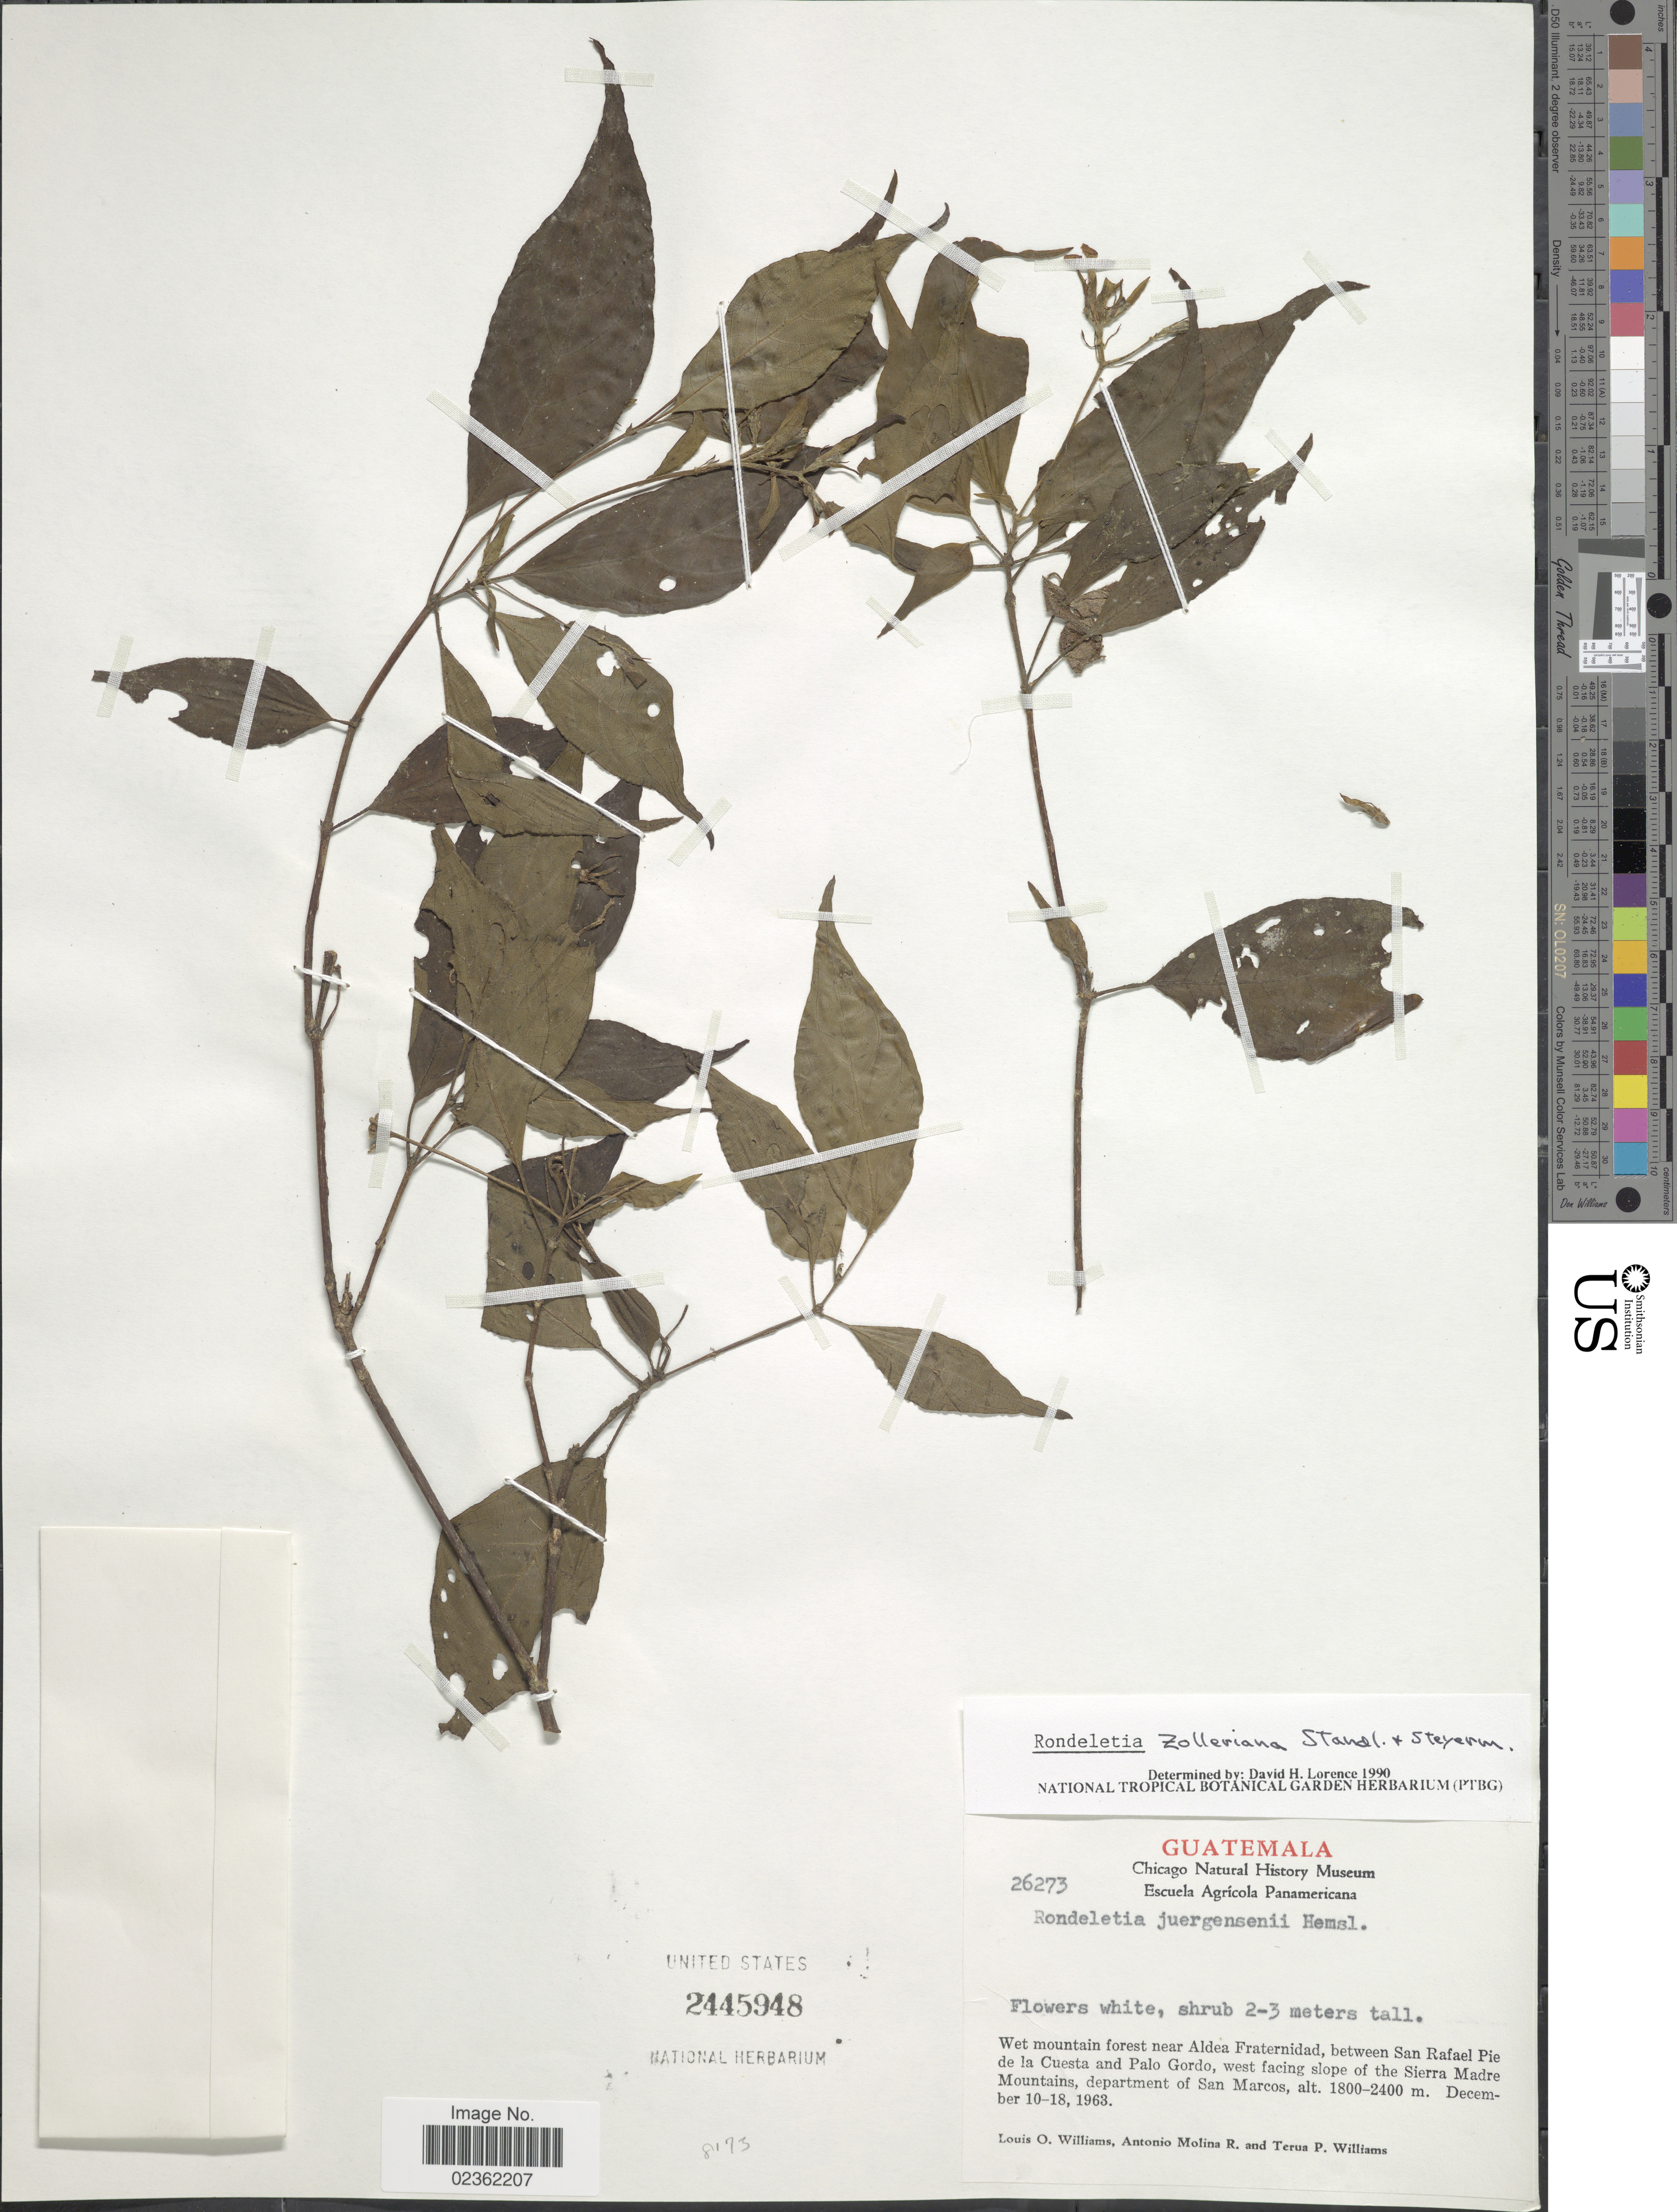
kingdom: Plantae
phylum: Tracheophyta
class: Magnoliopsida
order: Gentianales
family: Rubiaceae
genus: Rondeletia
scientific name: Rondeletia zolleriana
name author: Standl. & Steyerm.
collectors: L. O. Williams, A. Molina R. & T. Williams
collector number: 26273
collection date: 1963-12-10/1963-12-18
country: Guatemala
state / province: San Marcos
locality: Wet mountain forest near Aldea Fraternidad, between San Rafael Pie de la Cuesta and Palo Gordo, west facing slope of the Sierra Madre Mountains.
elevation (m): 1800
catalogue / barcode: US 2445948